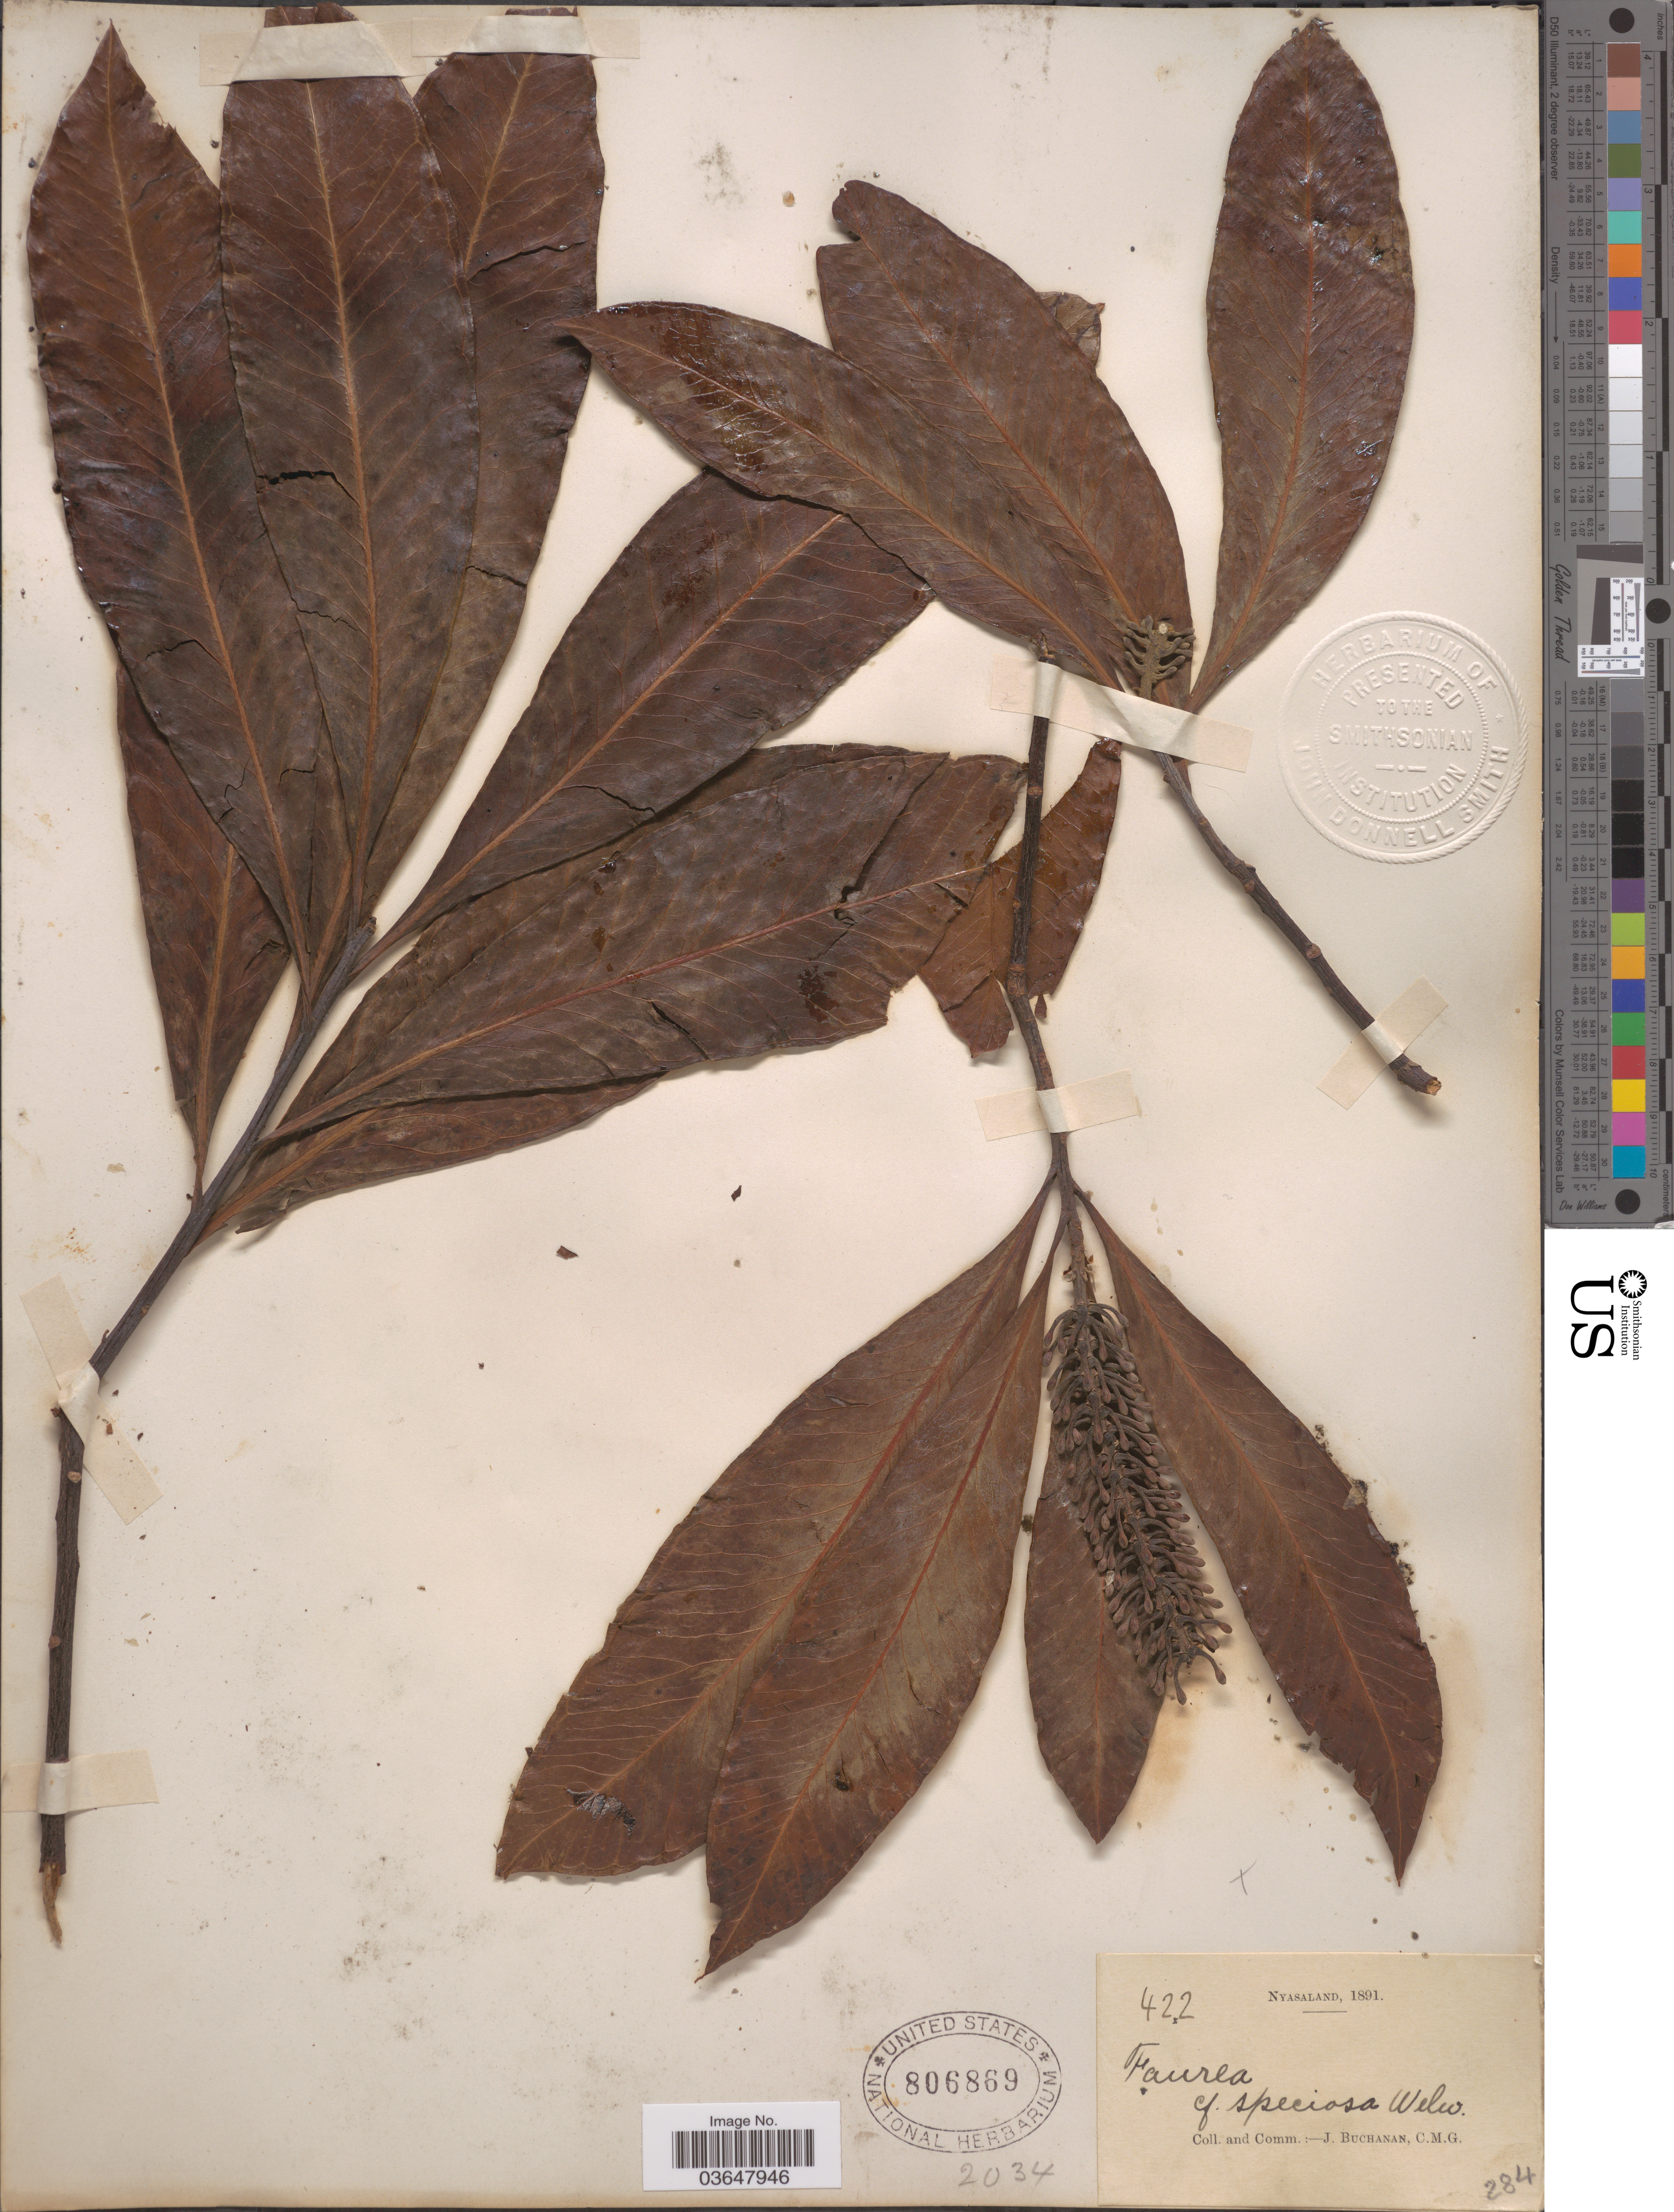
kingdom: Plantae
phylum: Tracheophyta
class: Magnoliopsida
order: Proteales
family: Proteaceae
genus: Faurea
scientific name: Faurea speciosa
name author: Welw.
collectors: J. Buchanan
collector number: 422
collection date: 1891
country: Malawi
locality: Nyasaland.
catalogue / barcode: US 806869